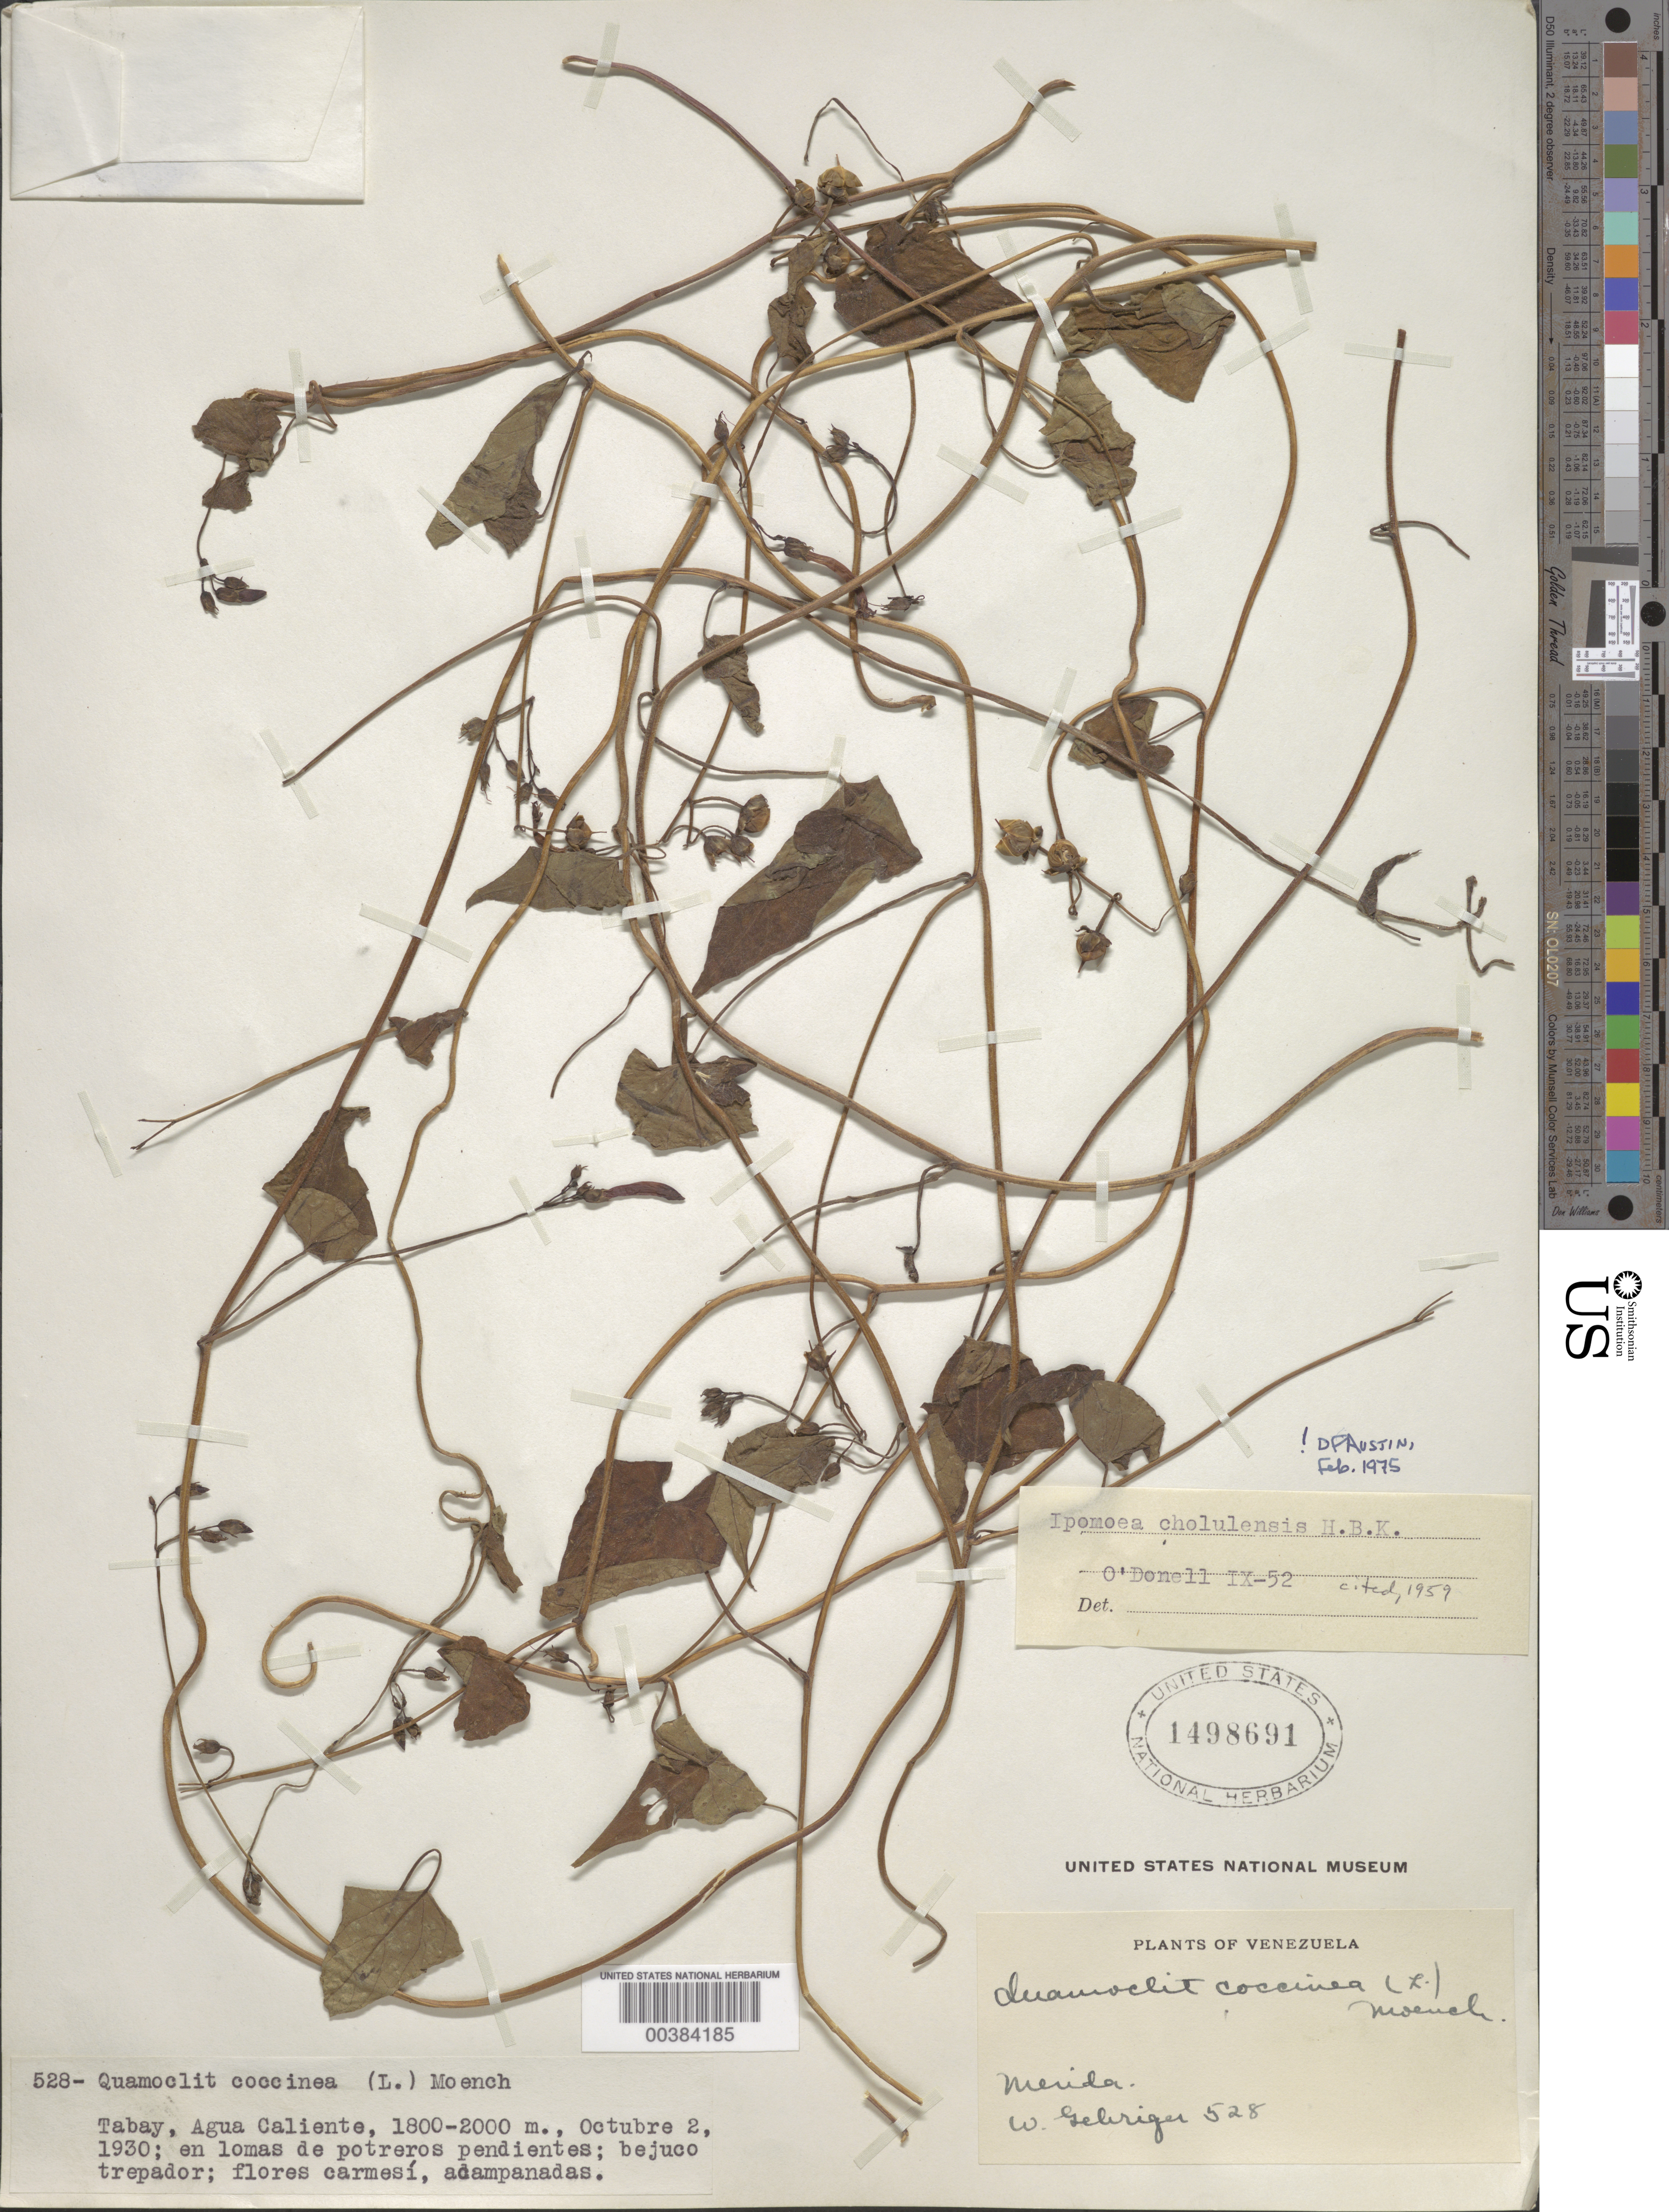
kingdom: Plantae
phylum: Tracheophyta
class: Magnoliopsida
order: Solanales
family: Convolvulaceae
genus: Ipomoea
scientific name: Ipomoea cholulensis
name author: Kunth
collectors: W. Gehriger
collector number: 528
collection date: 1930-10-02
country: Venezuela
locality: Tabay, Agua Caliente.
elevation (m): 1800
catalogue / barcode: US 1498691